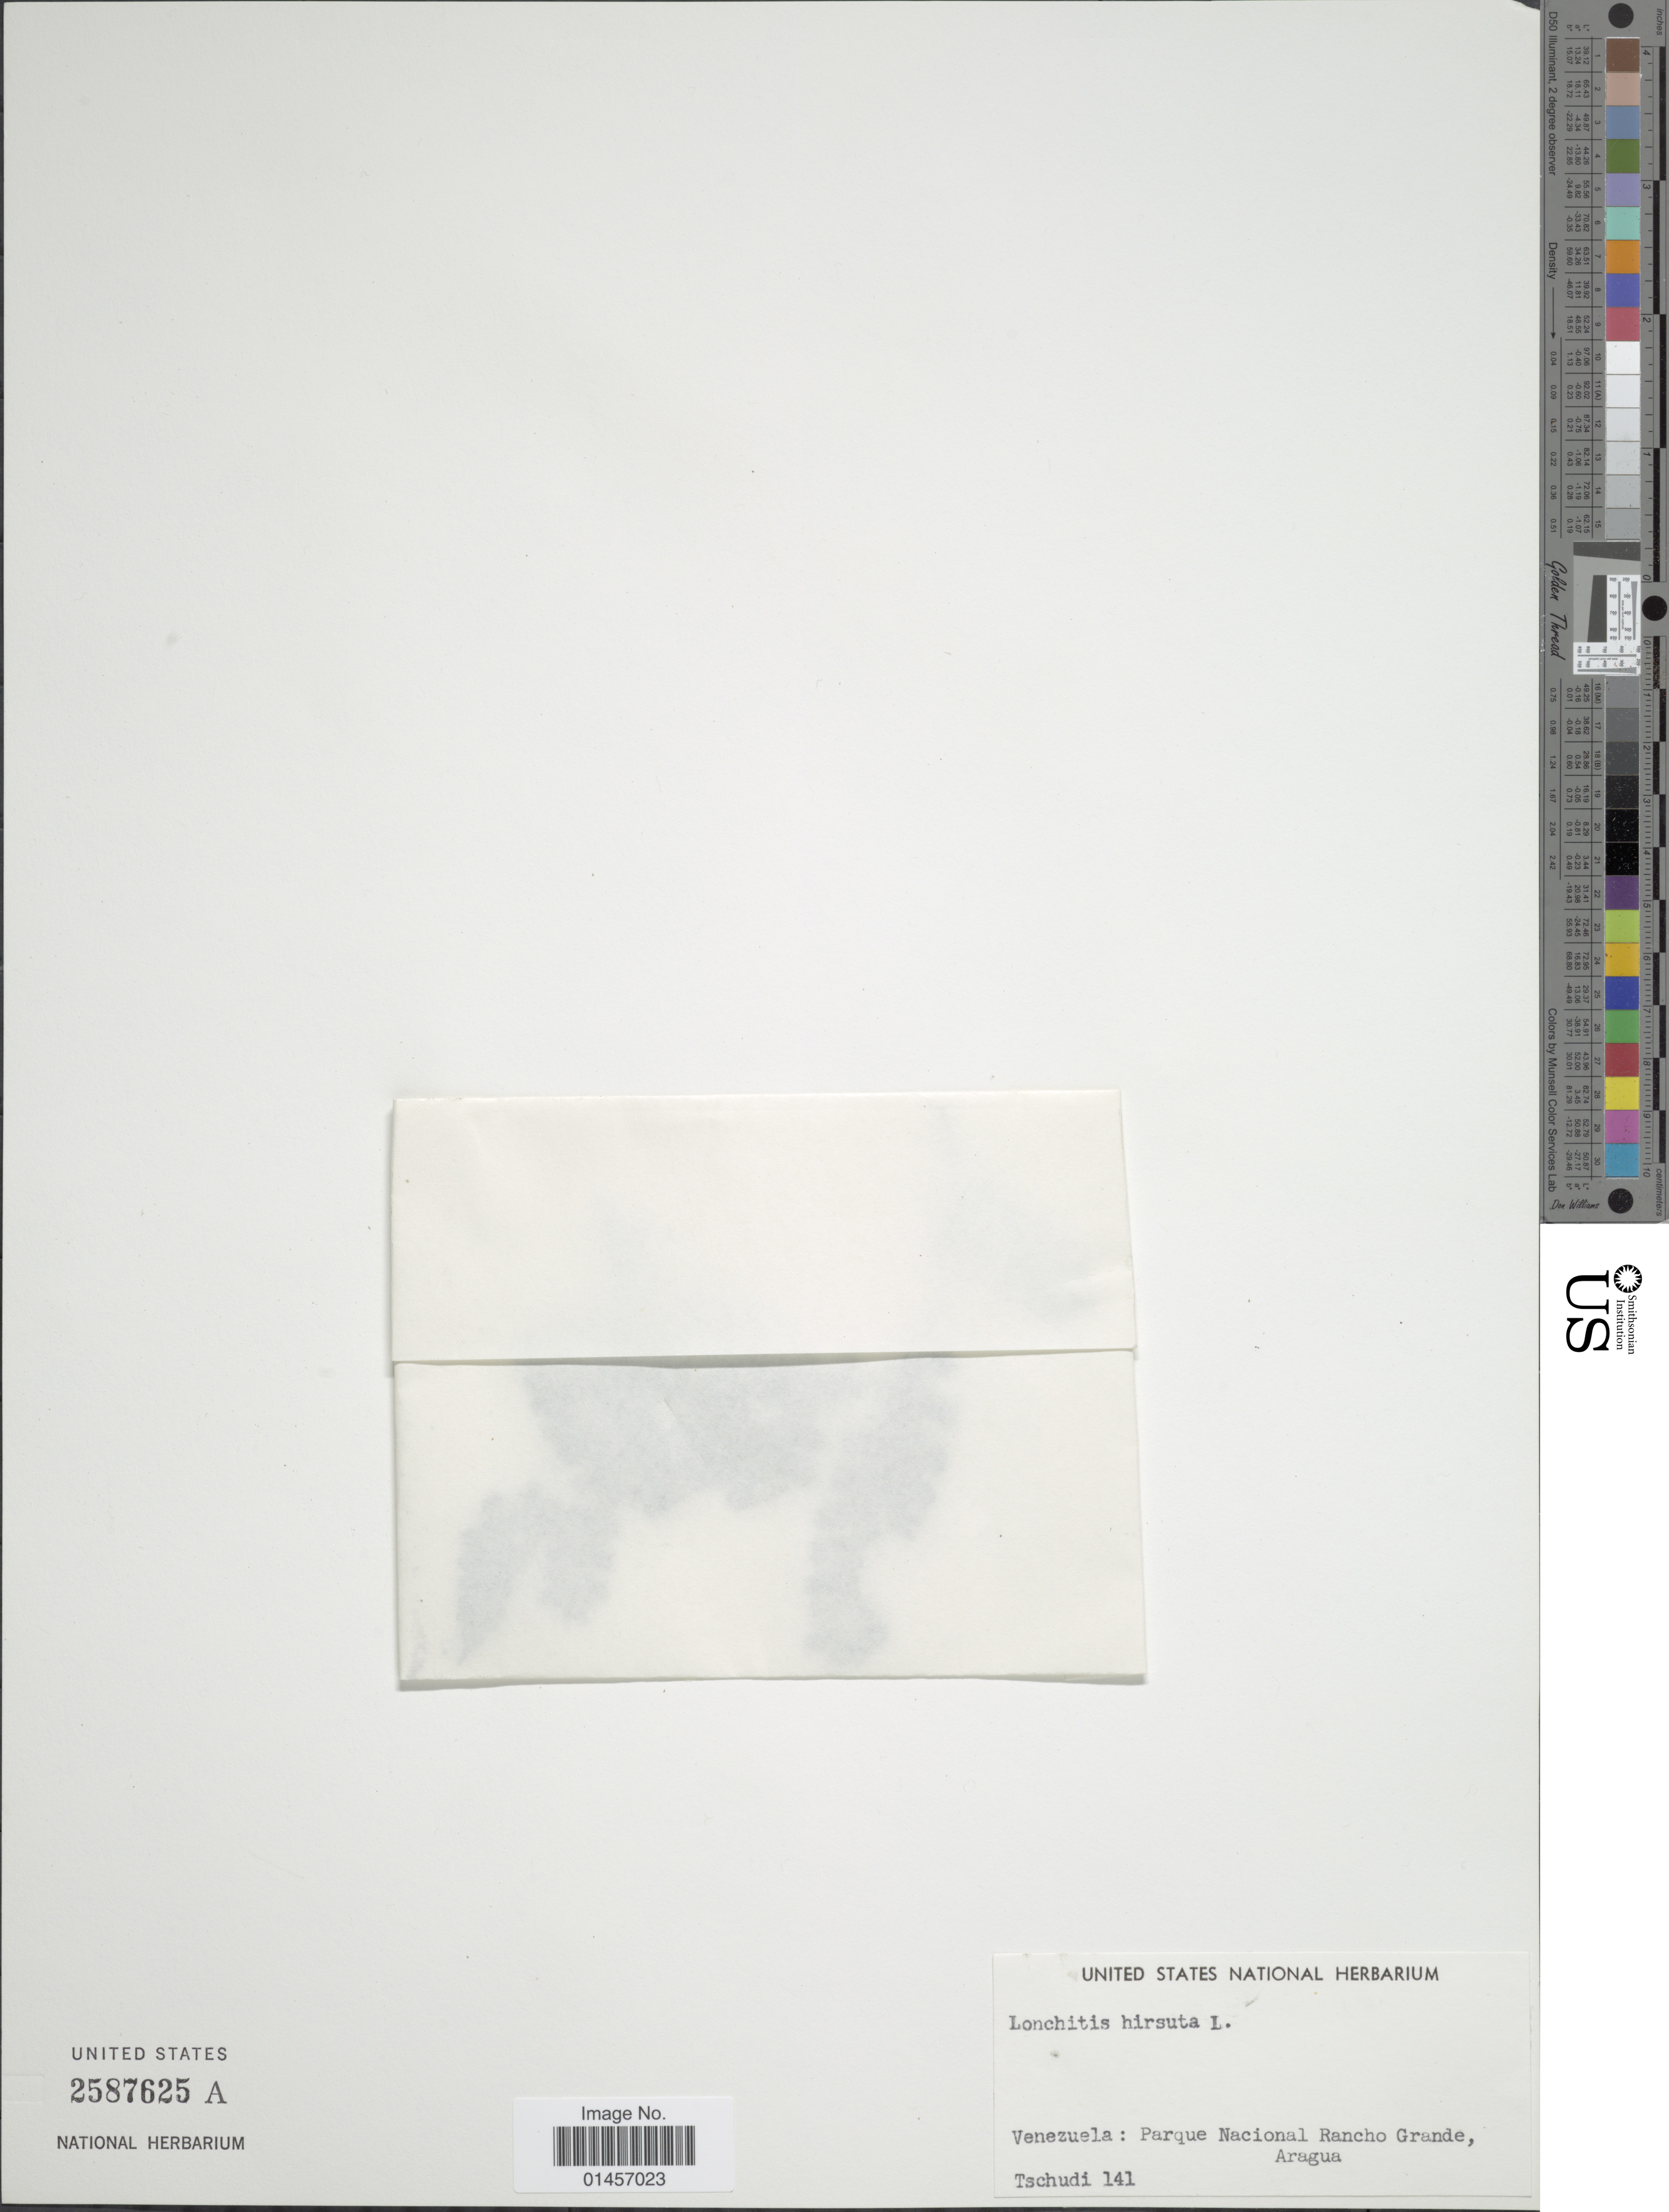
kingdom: Plantae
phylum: Tracheophyta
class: Polypodiopsida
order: Polypodiales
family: Lonchitidaceae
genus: Lonchitis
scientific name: Lonchitis hirsuta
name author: L.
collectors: Tschudi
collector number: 141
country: Venezuela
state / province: Aragua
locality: Parque Nacional Rancho Grande.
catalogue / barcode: US 2587625A